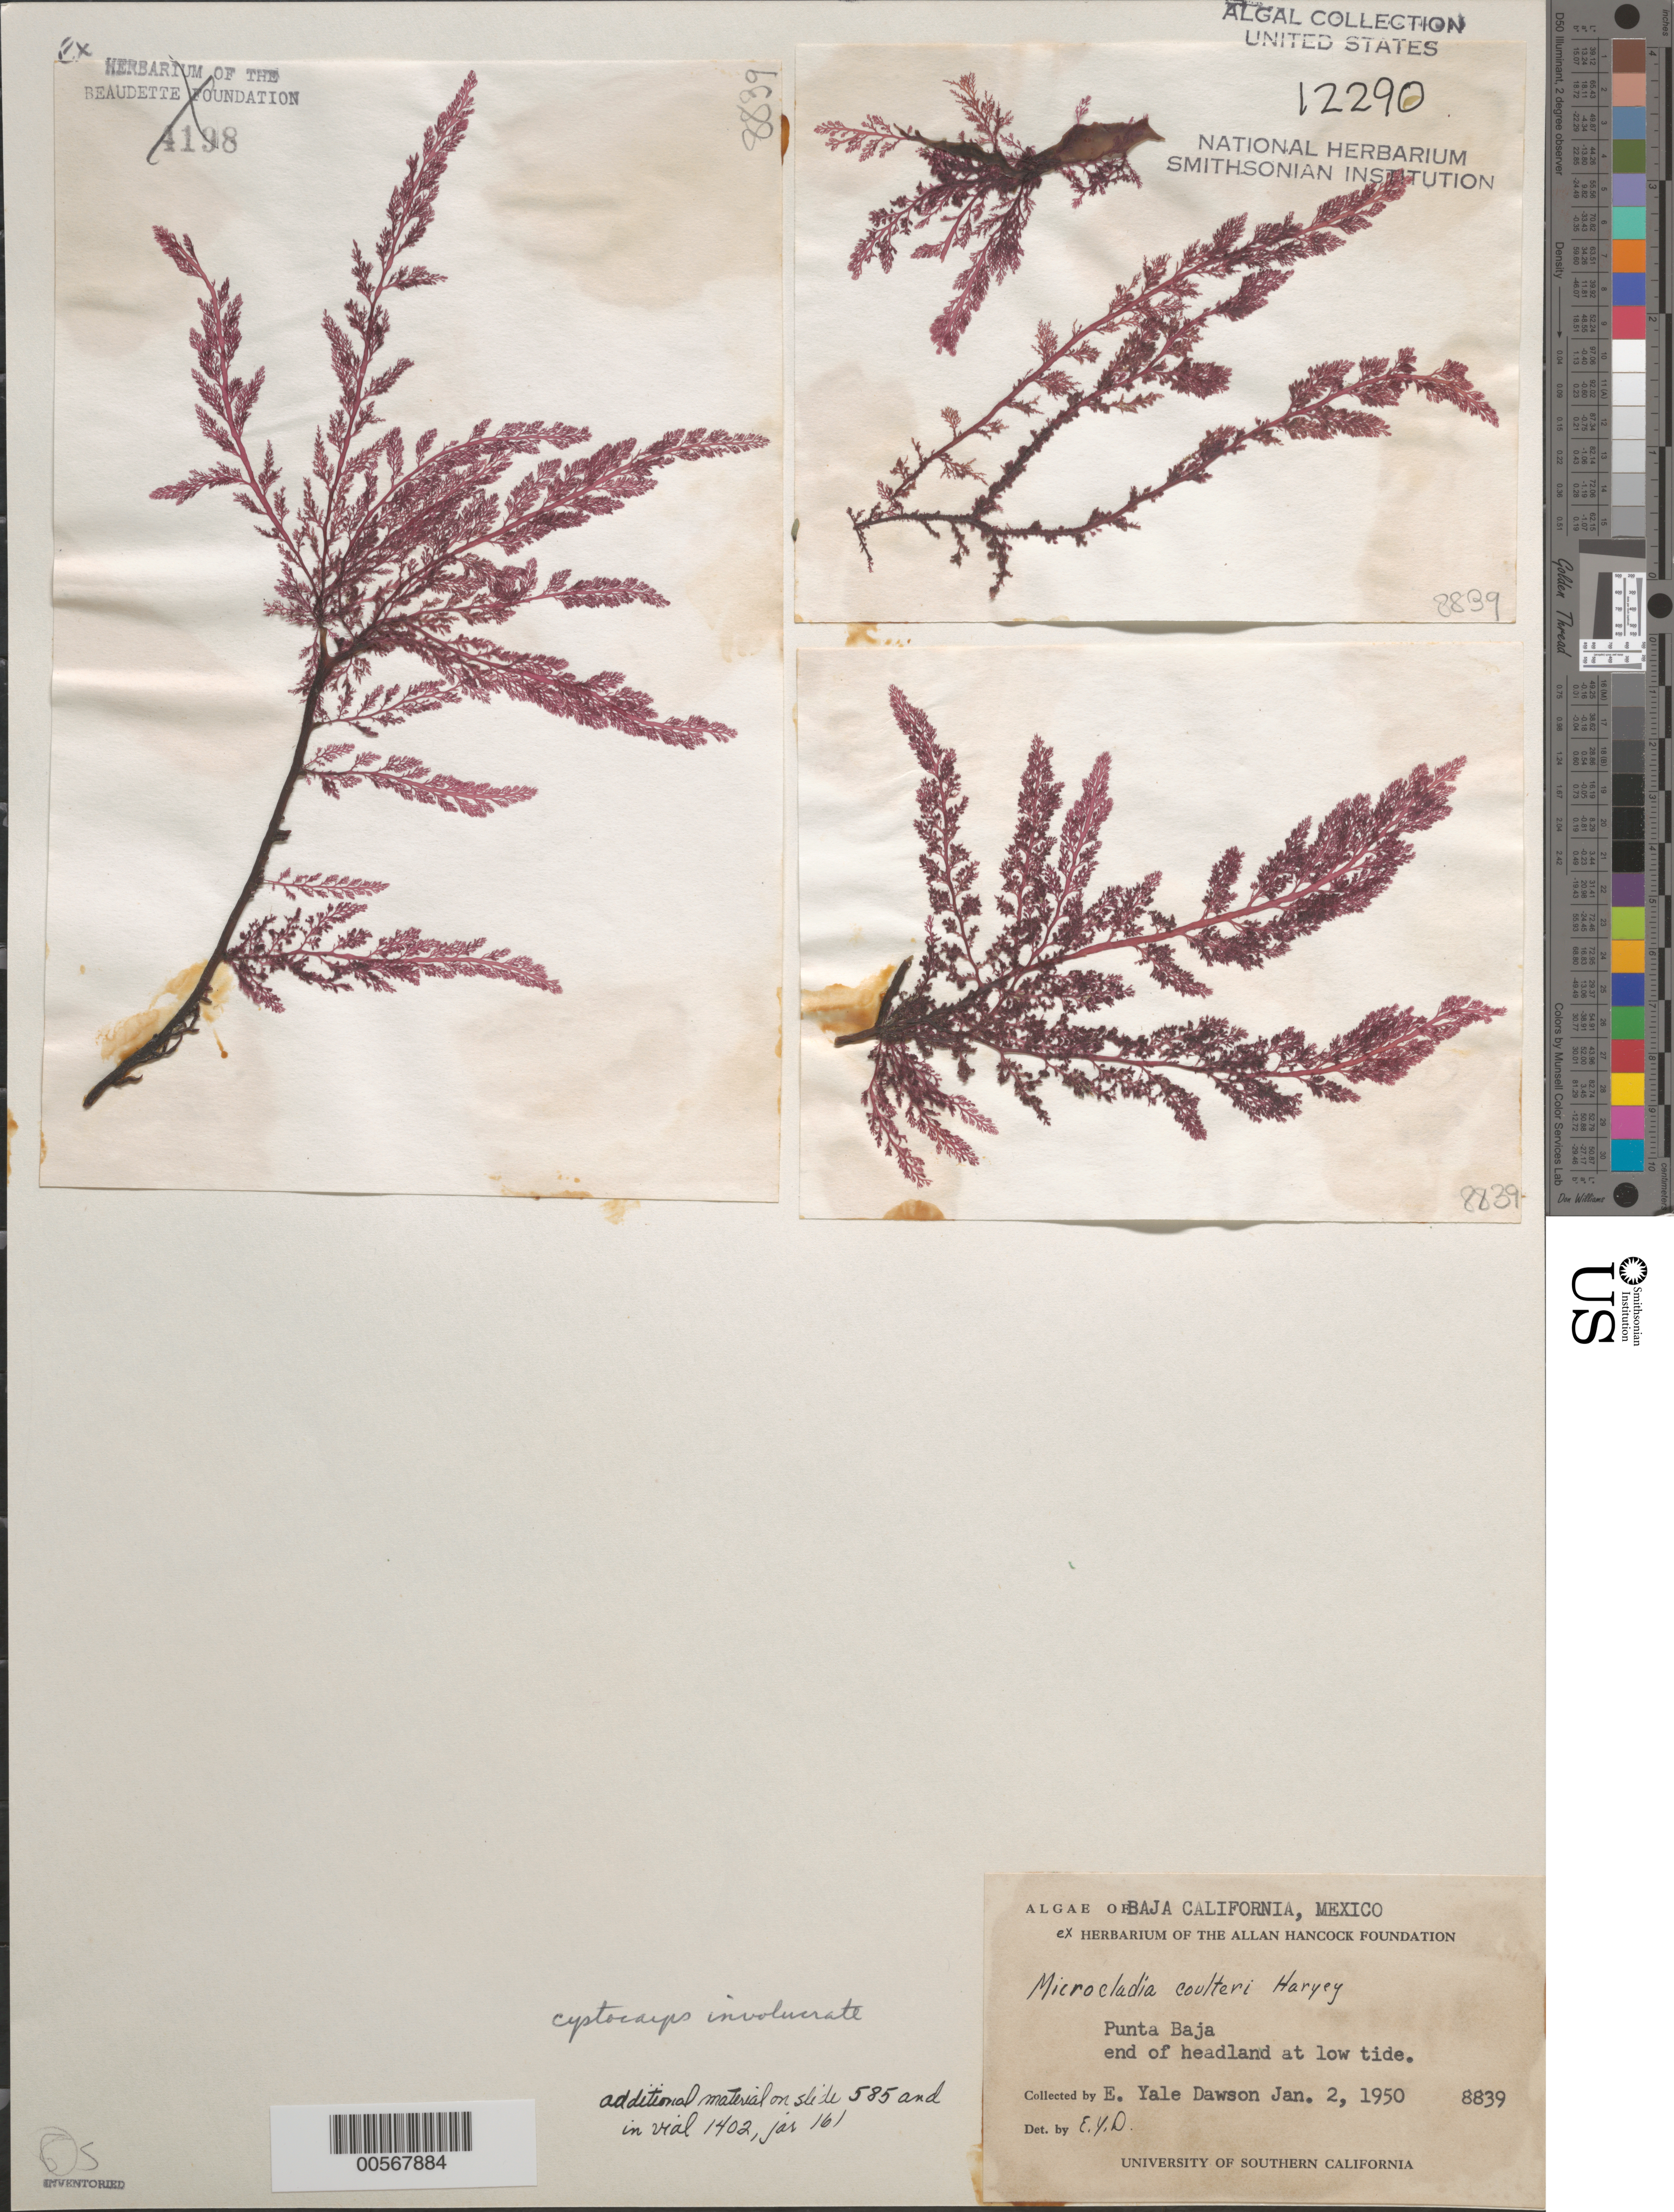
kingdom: Plantae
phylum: Rhodophyta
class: Florideophyceae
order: Ceramiales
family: Ceramiaceae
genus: Microcladia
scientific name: Microcladia coulteri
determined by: Dawson, E. Y.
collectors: E. Y. Dawson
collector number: EYD 8839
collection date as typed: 02 Jan 1950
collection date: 1950-01-02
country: Mexico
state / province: Baja California Norte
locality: Punta Baja headland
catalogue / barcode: US 12290